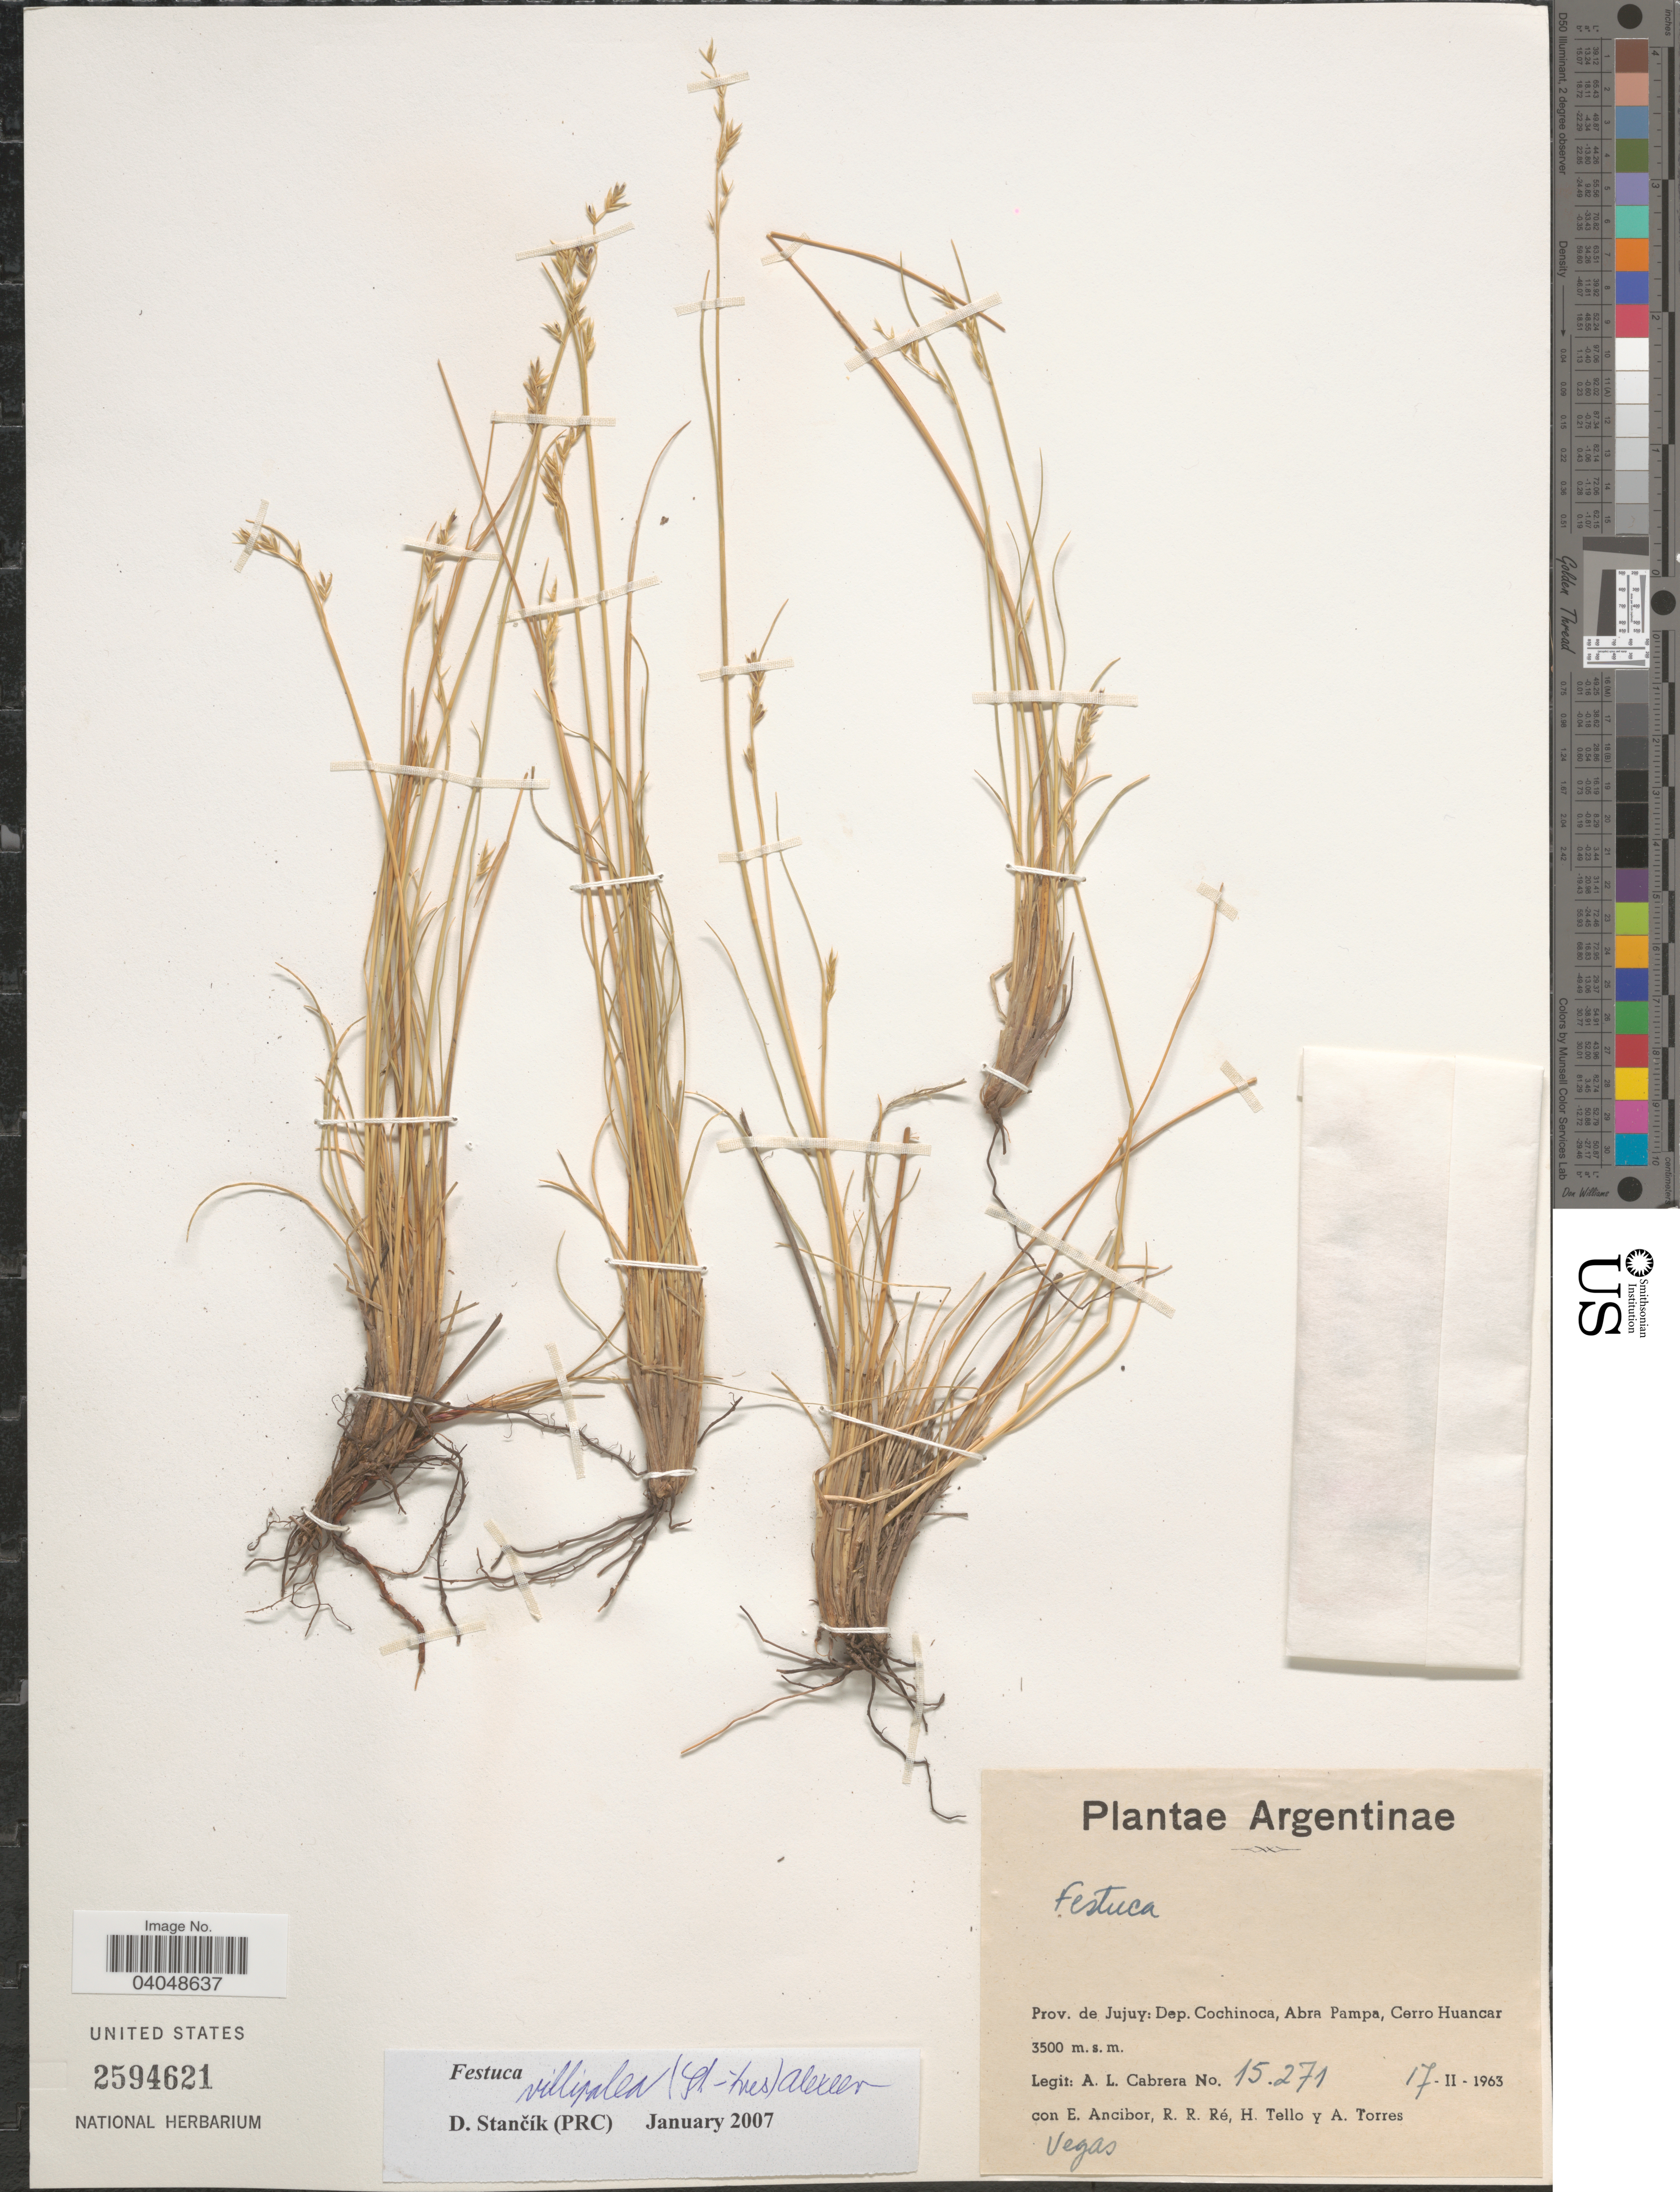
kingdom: Plantae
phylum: Tracheophyta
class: Liliopsida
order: Poales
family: Poaceae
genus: Festuca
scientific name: Festuca villipalea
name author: (St.-Yves) E.B. Alexeev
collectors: A. L. Cabrera, E. Ancibor, R. Re, H. Tello & A. Torres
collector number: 15271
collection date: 1963-02-17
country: Argentina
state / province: Jujuy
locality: Dep. Cochinoca, Abra Pampa, Cerro Huancar.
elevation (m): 3500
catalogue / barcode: US 2594621